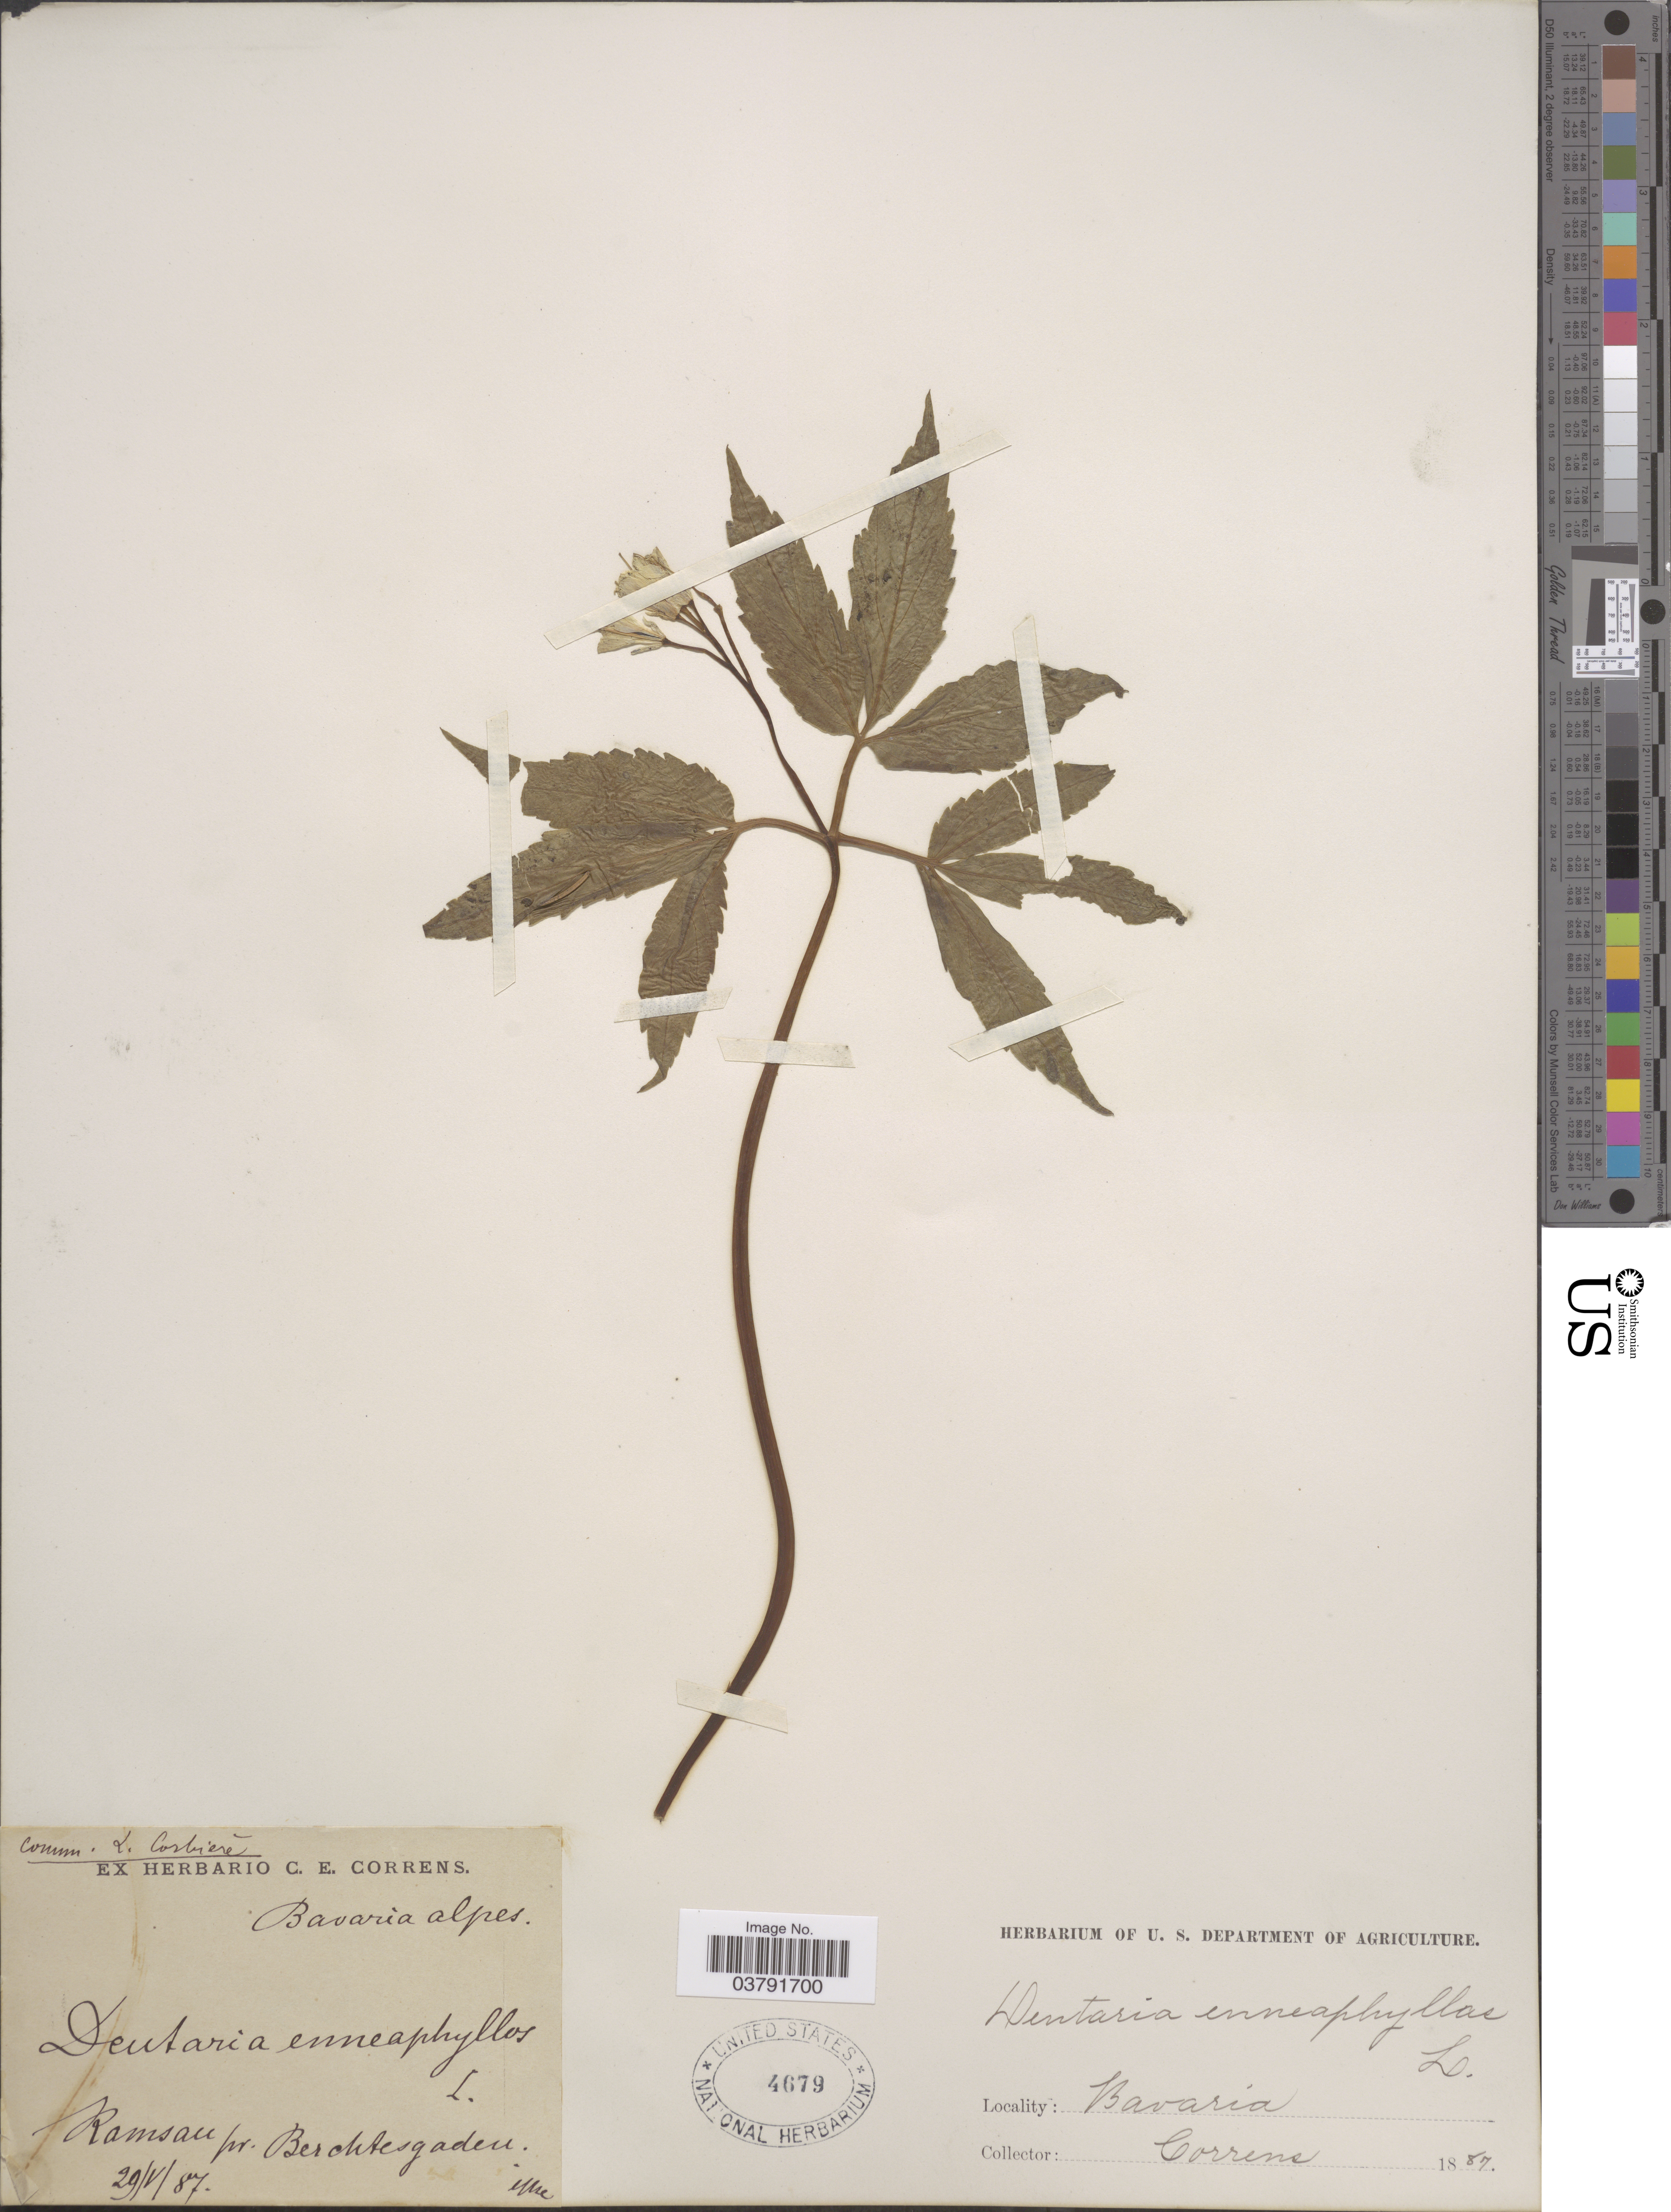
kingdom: Plantae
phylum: Tracheophyta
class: Magnoliopsida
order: Brassicales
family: Brassicaceae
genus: Dentaria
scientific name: Dentaria enneaphyllos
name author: L.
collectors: C. Correns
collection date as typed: Transcribed d/m/y: 29/5/87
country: Germany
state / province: Bayern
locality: Bavaria alpes. Ramsau pr. Berchtesgaden.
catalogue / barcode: US 4679